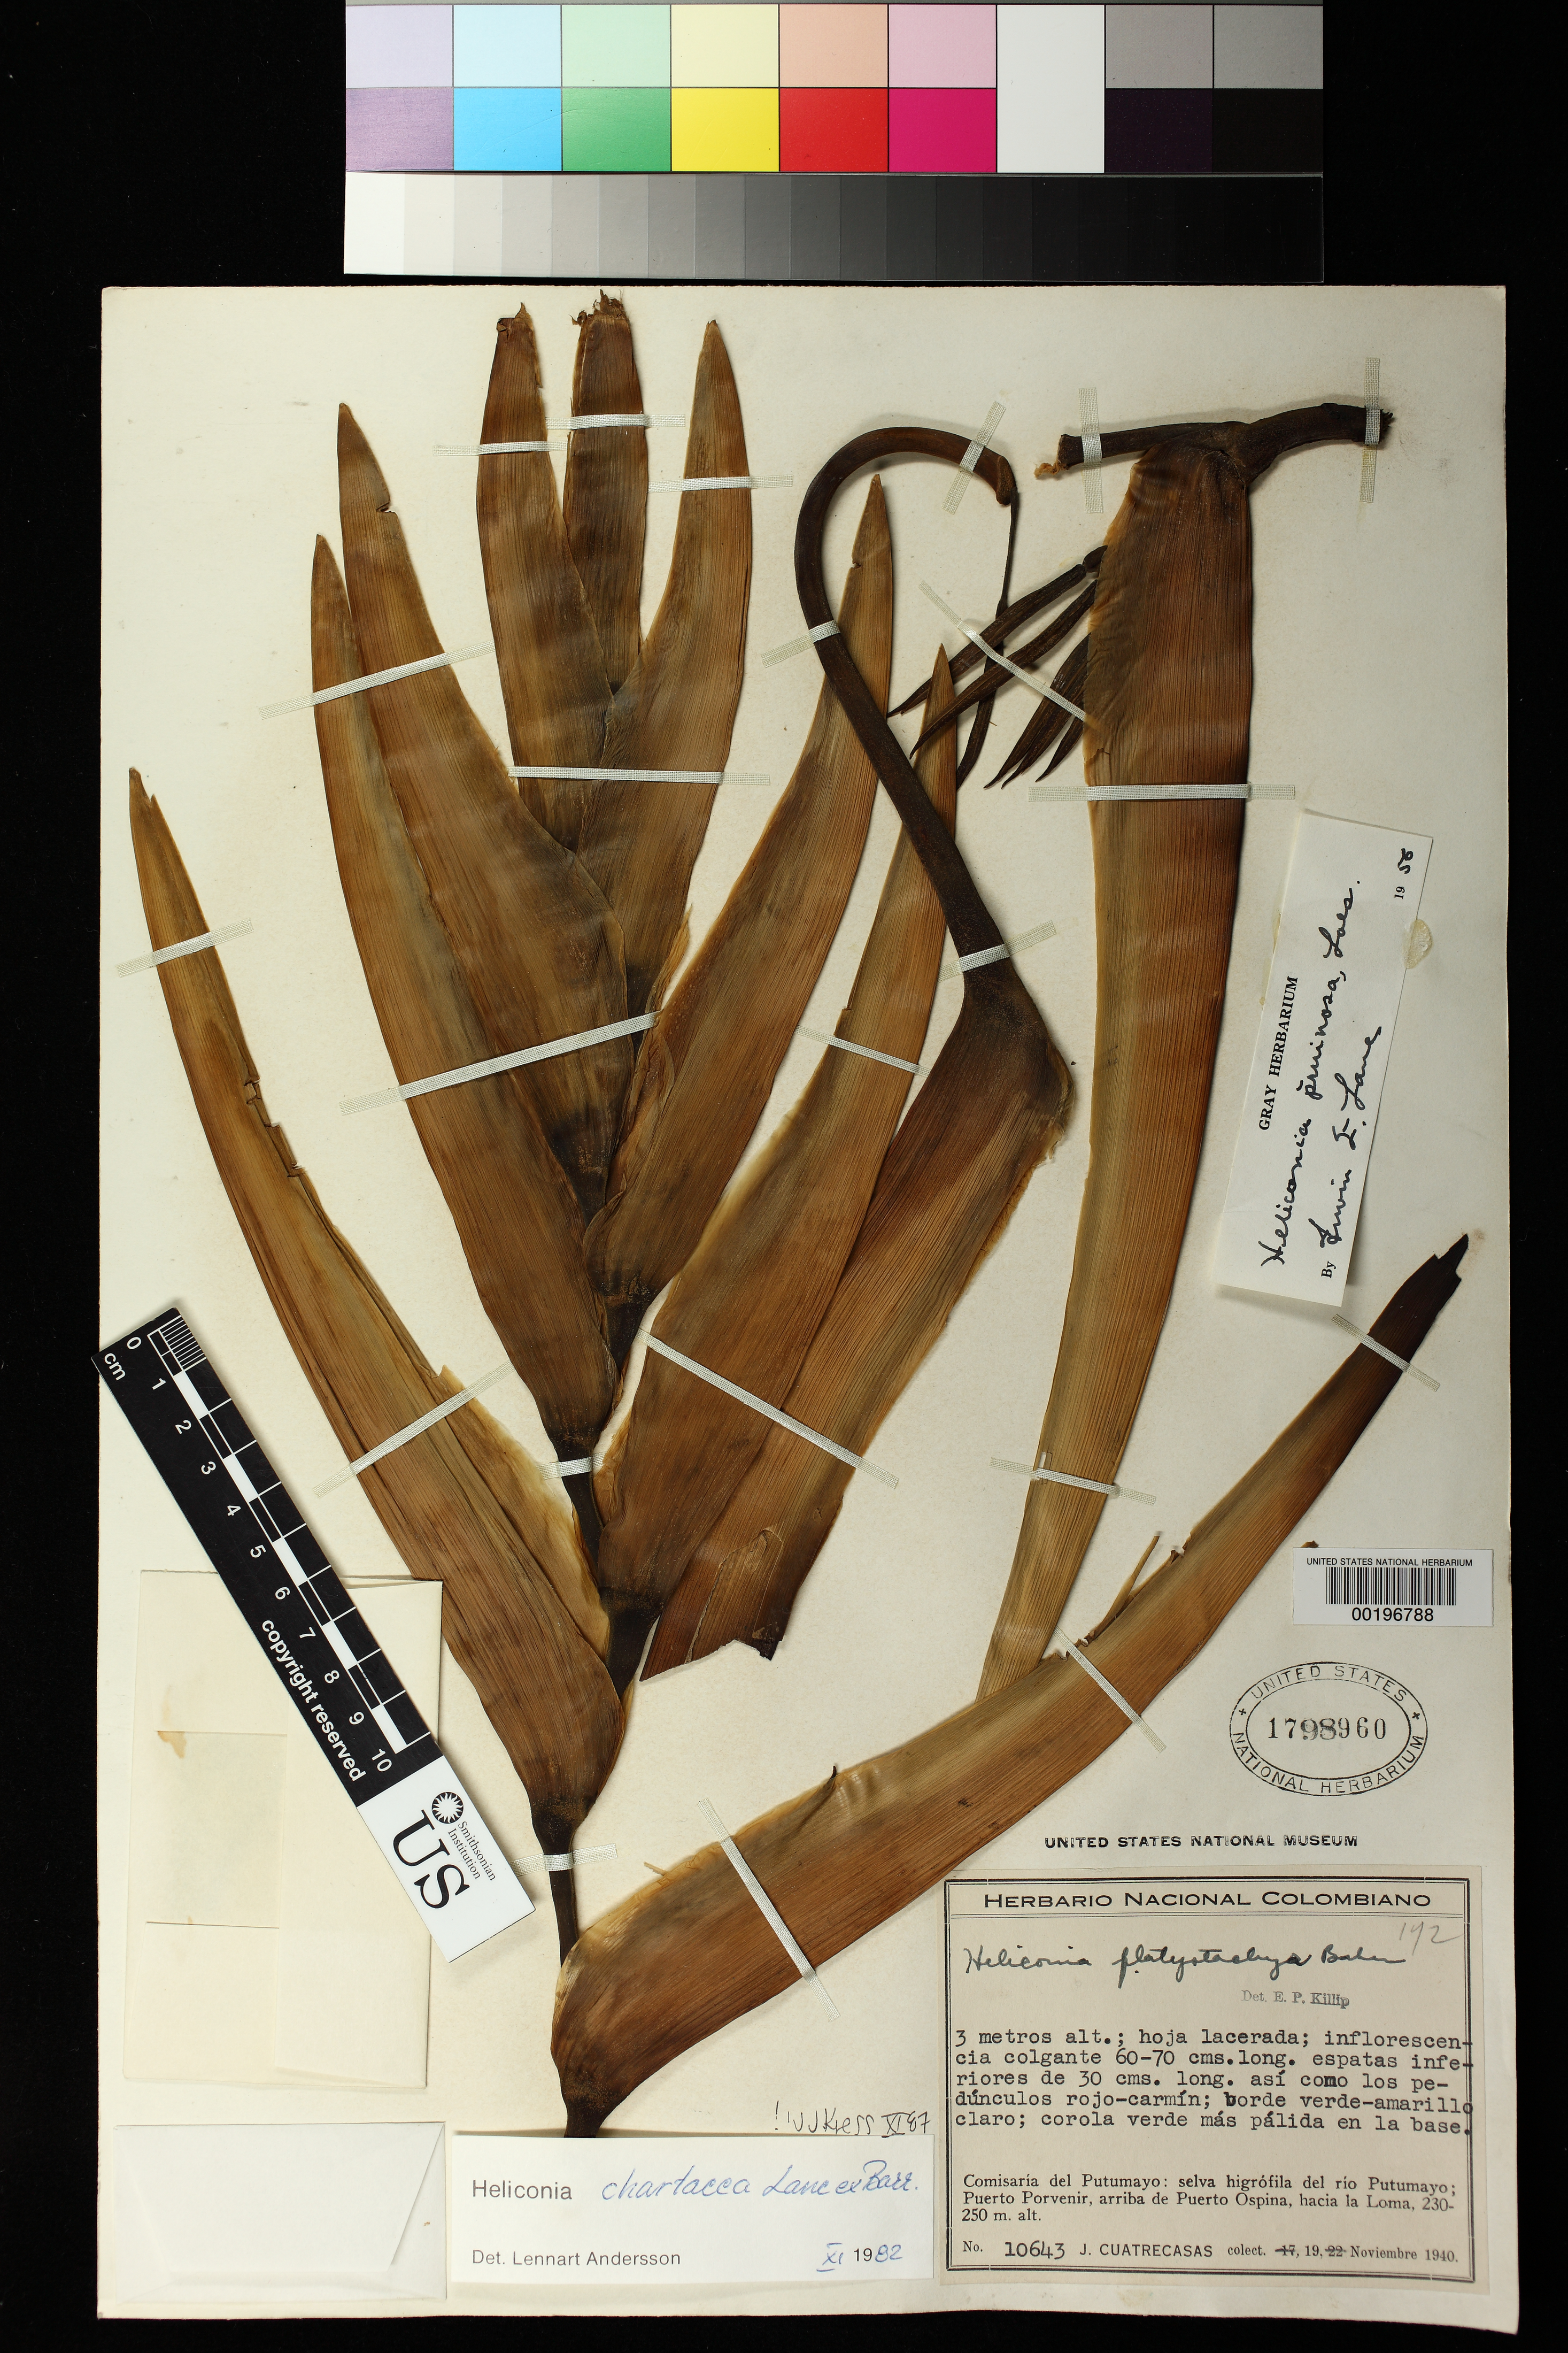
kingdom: Plantae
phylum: Tracheophyta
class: Liliopsida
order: Zingiberales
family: Heliconiaceae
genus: Heliconia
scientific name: Heliconia chartacea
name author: Lane ex Barreiros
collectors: J. Cuatrecasas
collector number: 10643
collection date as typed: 19 Nov 1940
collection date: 1940-11-19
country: Colombia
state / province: Putumayo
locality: Selva higrofilo del Rio Putumayo; Puerto porvenir, above Puerto Ospina, near la Loma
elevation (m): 230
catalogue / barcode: US 1798960